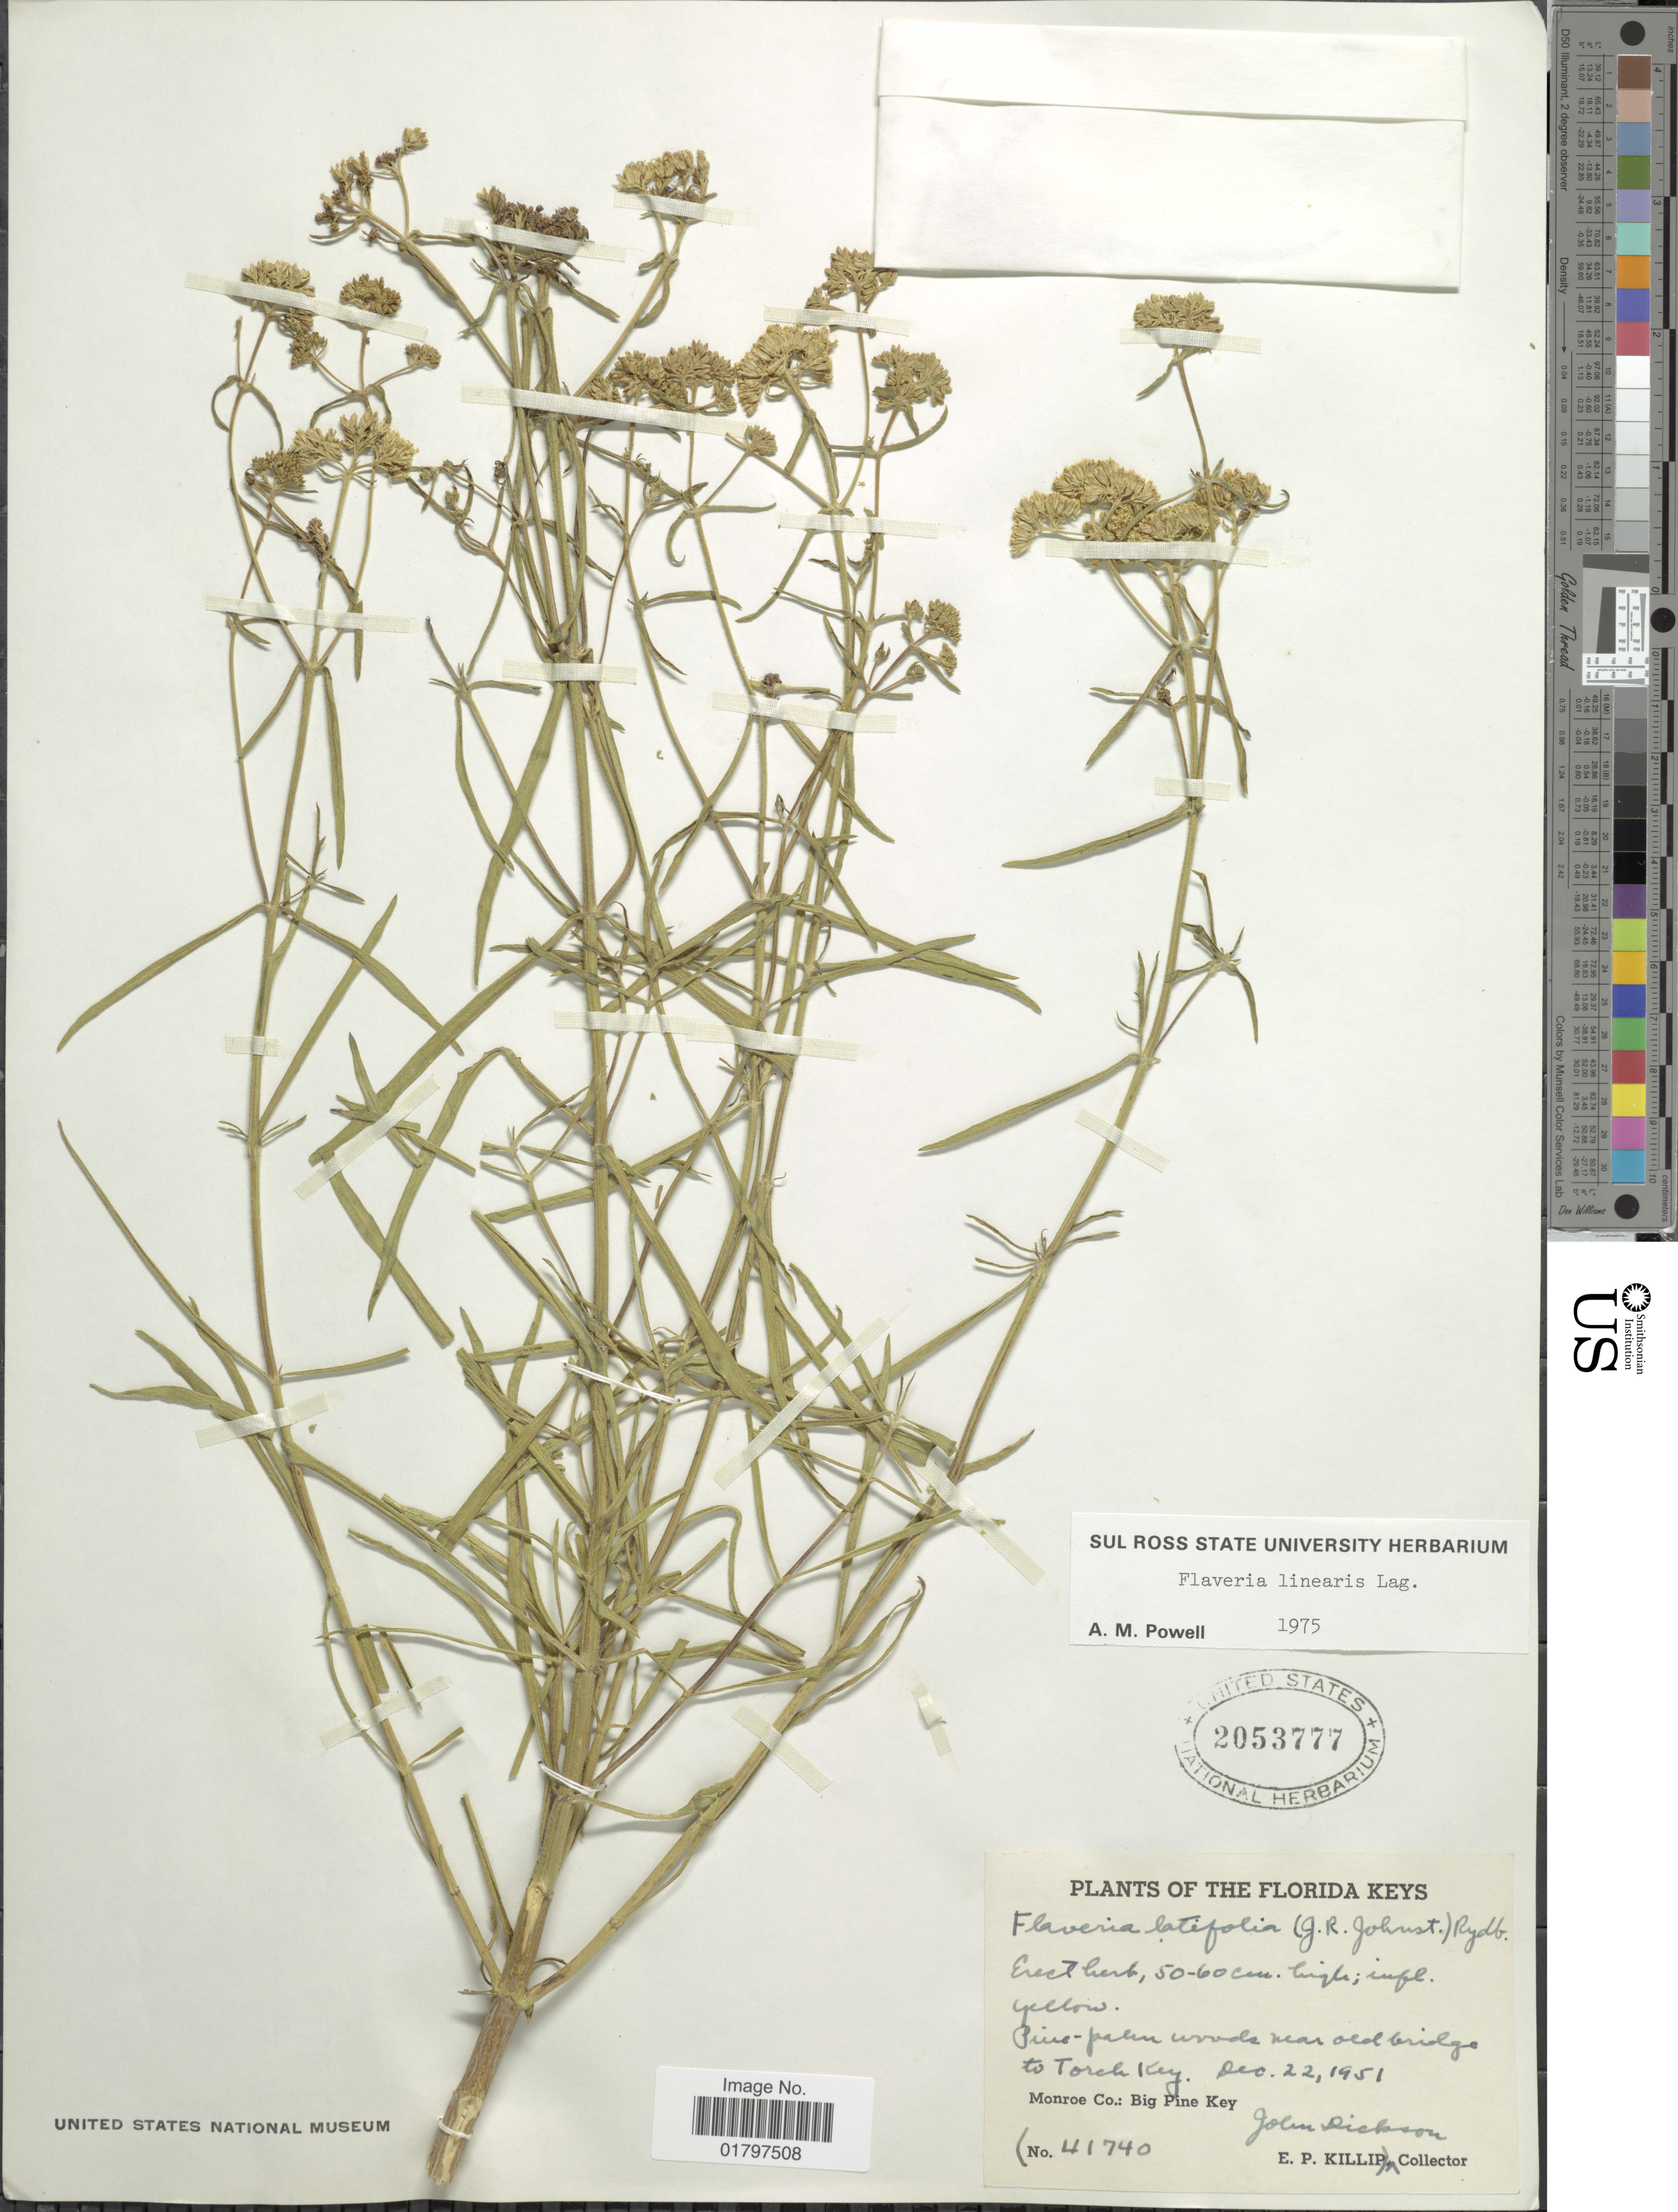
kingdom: Plantae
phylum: Tracheophyta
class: Magnoliopsida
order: Asterales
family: Asteraceae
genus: Flaveria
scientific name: Flaveria linearis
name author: Lag.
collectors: E. P. Killip & J. Dickson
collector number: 41740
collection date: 1951-12-22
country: United States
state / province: Florida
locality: Florida Keys. Pine-palm woods near old bridge to Torch Key. Monroe Co.: Big Pine Key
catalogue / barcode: US 2053777